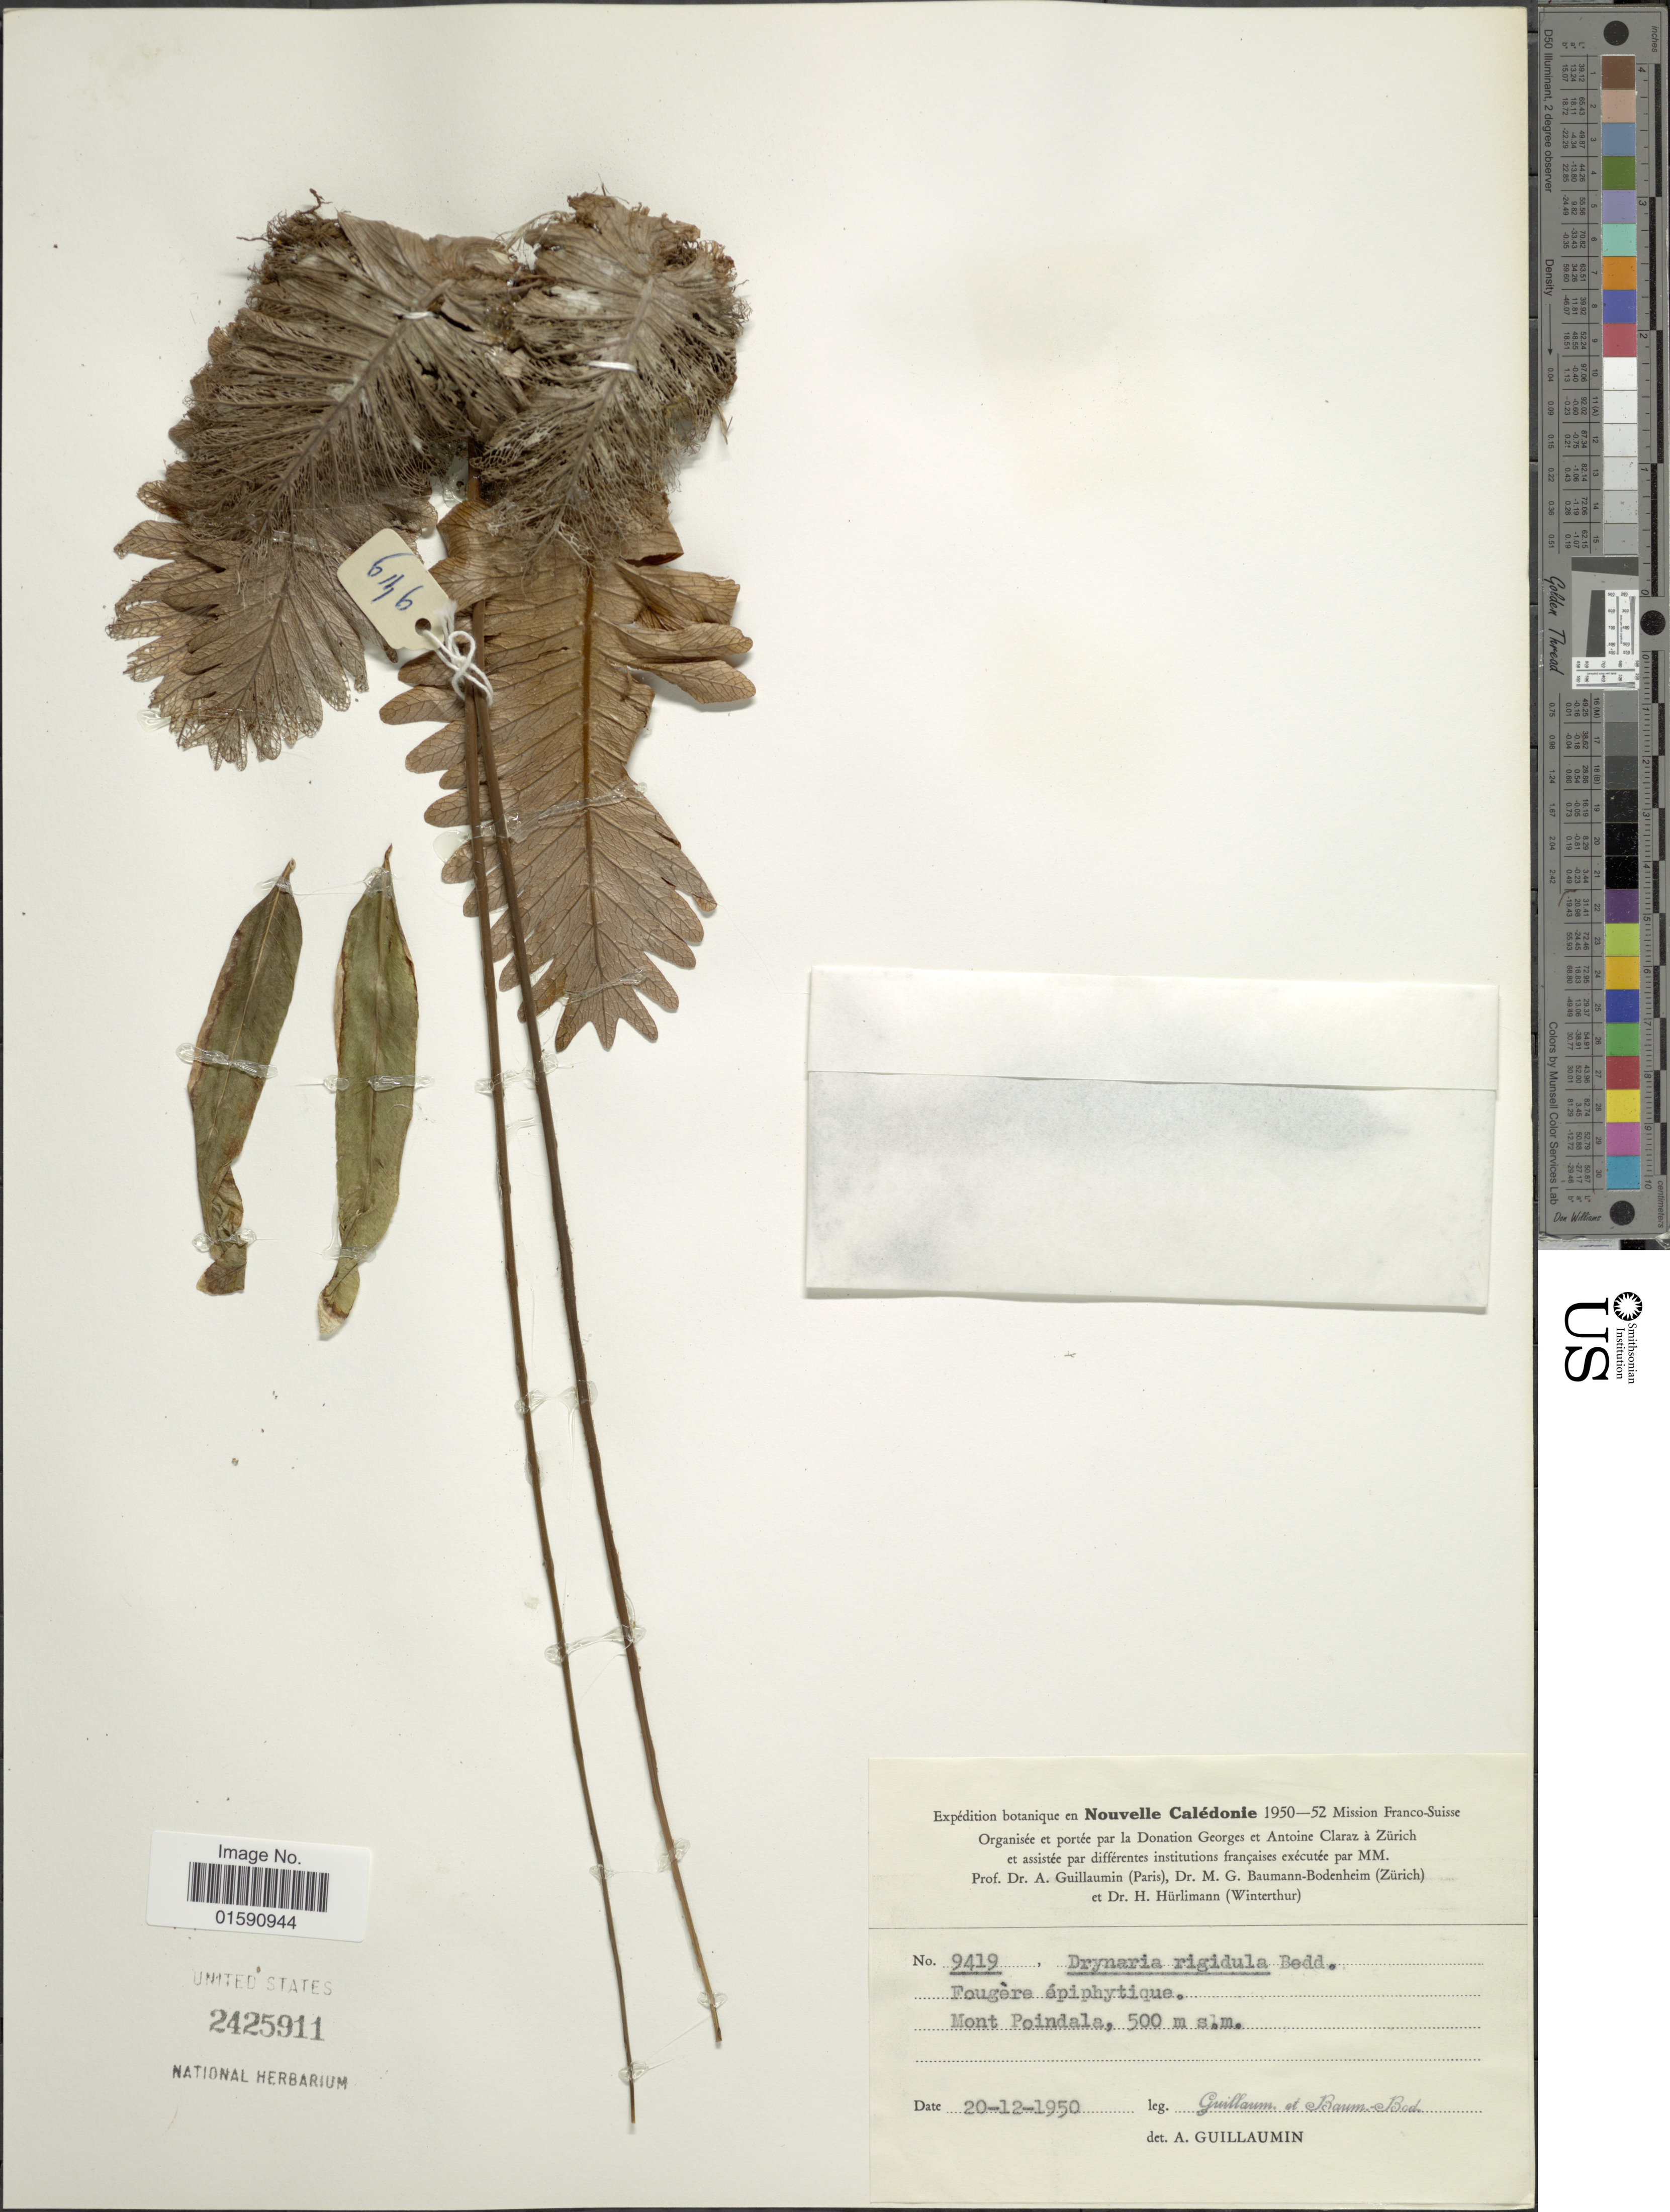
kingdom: Plantae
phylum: Tracheophyta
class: Polypodiopsida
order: Polypodiales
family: Polypodiaceae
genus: Drynaria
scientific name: Drynaria rigidula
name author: (Sw.) Bedd.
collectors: A. Guillaumin & M. G. Baumann-Bodenheim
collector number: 9419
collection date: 1950-12-20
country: New Caledonia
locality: Fougere epiphyte. Mont Poindala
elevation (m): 500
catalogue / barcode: US 2425911